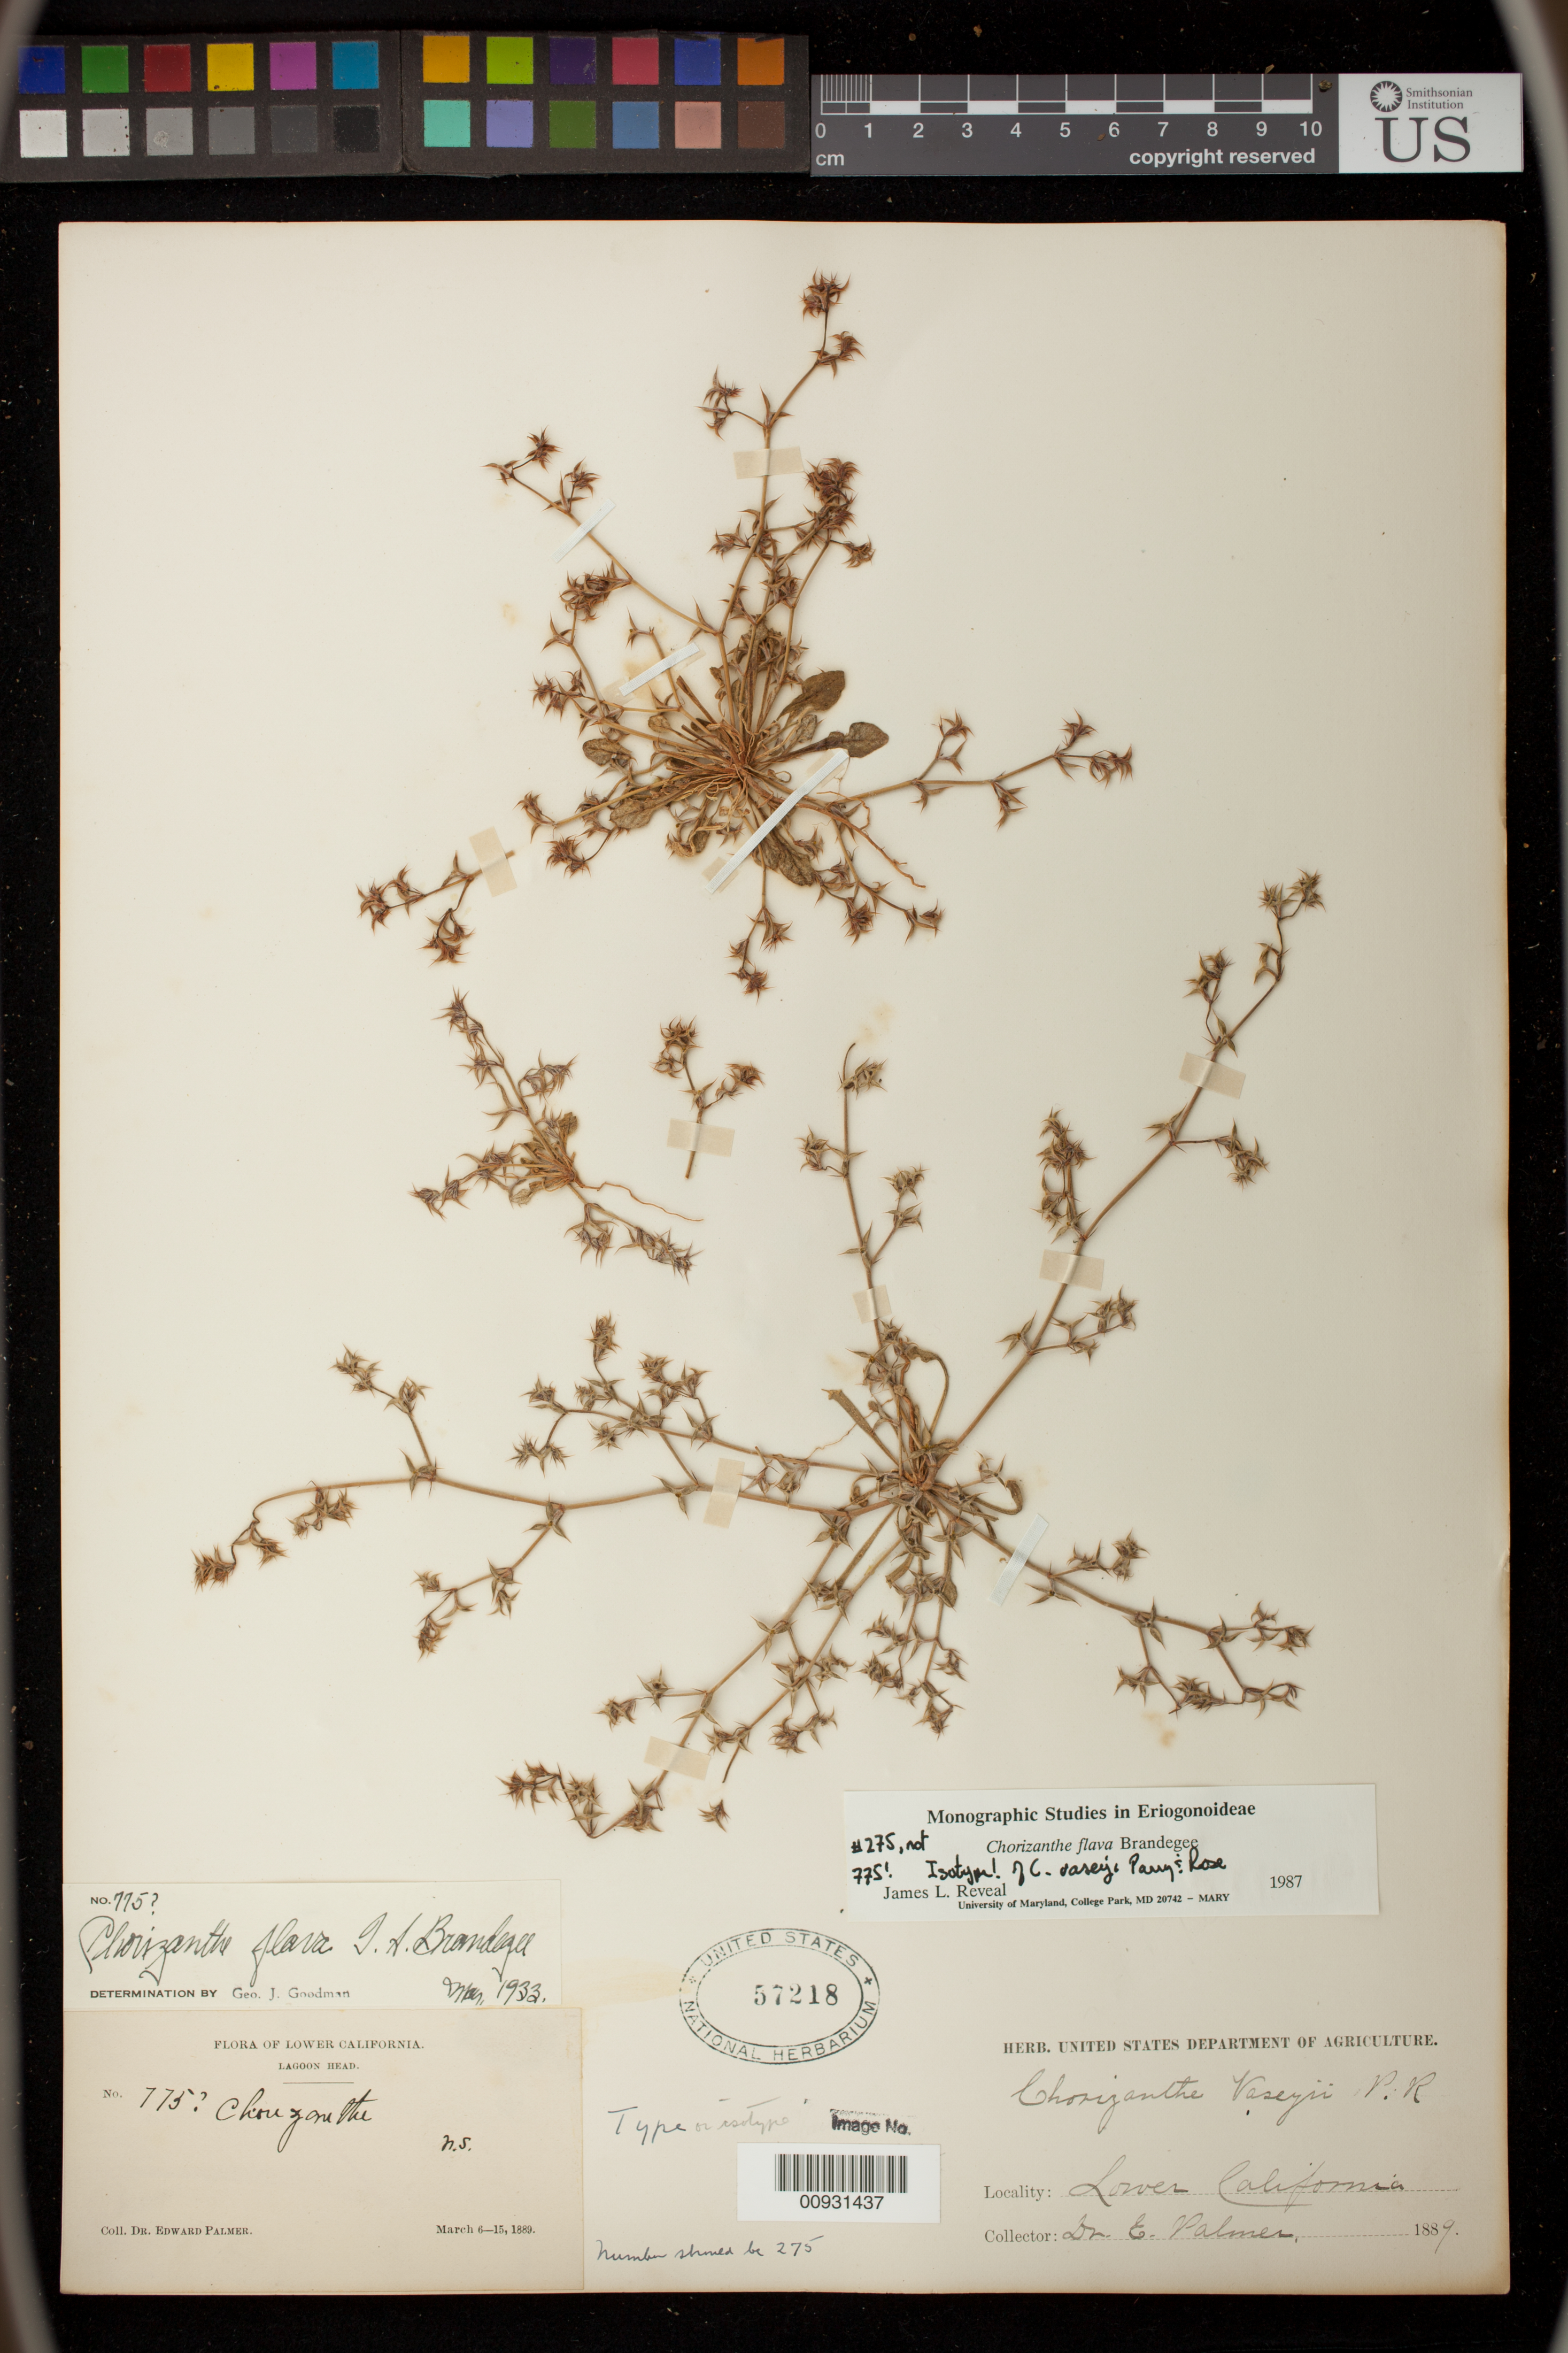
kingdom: Plantae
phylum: Tracheophyta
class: Magnoliopsida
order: Caryophyllales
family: Polygonaceae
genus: Chorizanthe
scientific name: Chorizanthe vaseyi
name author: Parry & Rose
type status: Isotype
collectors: E. Palmer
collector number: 775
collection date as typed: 06 Mar 1889 to 15 Mar 1889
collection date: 1889-03-06/1889-03-15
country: Mexico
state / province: Baja California Norte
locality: Lagoon Head.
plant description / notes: Annontation on sheet says coll. # should be 275 not 775.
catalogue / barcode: US 57218